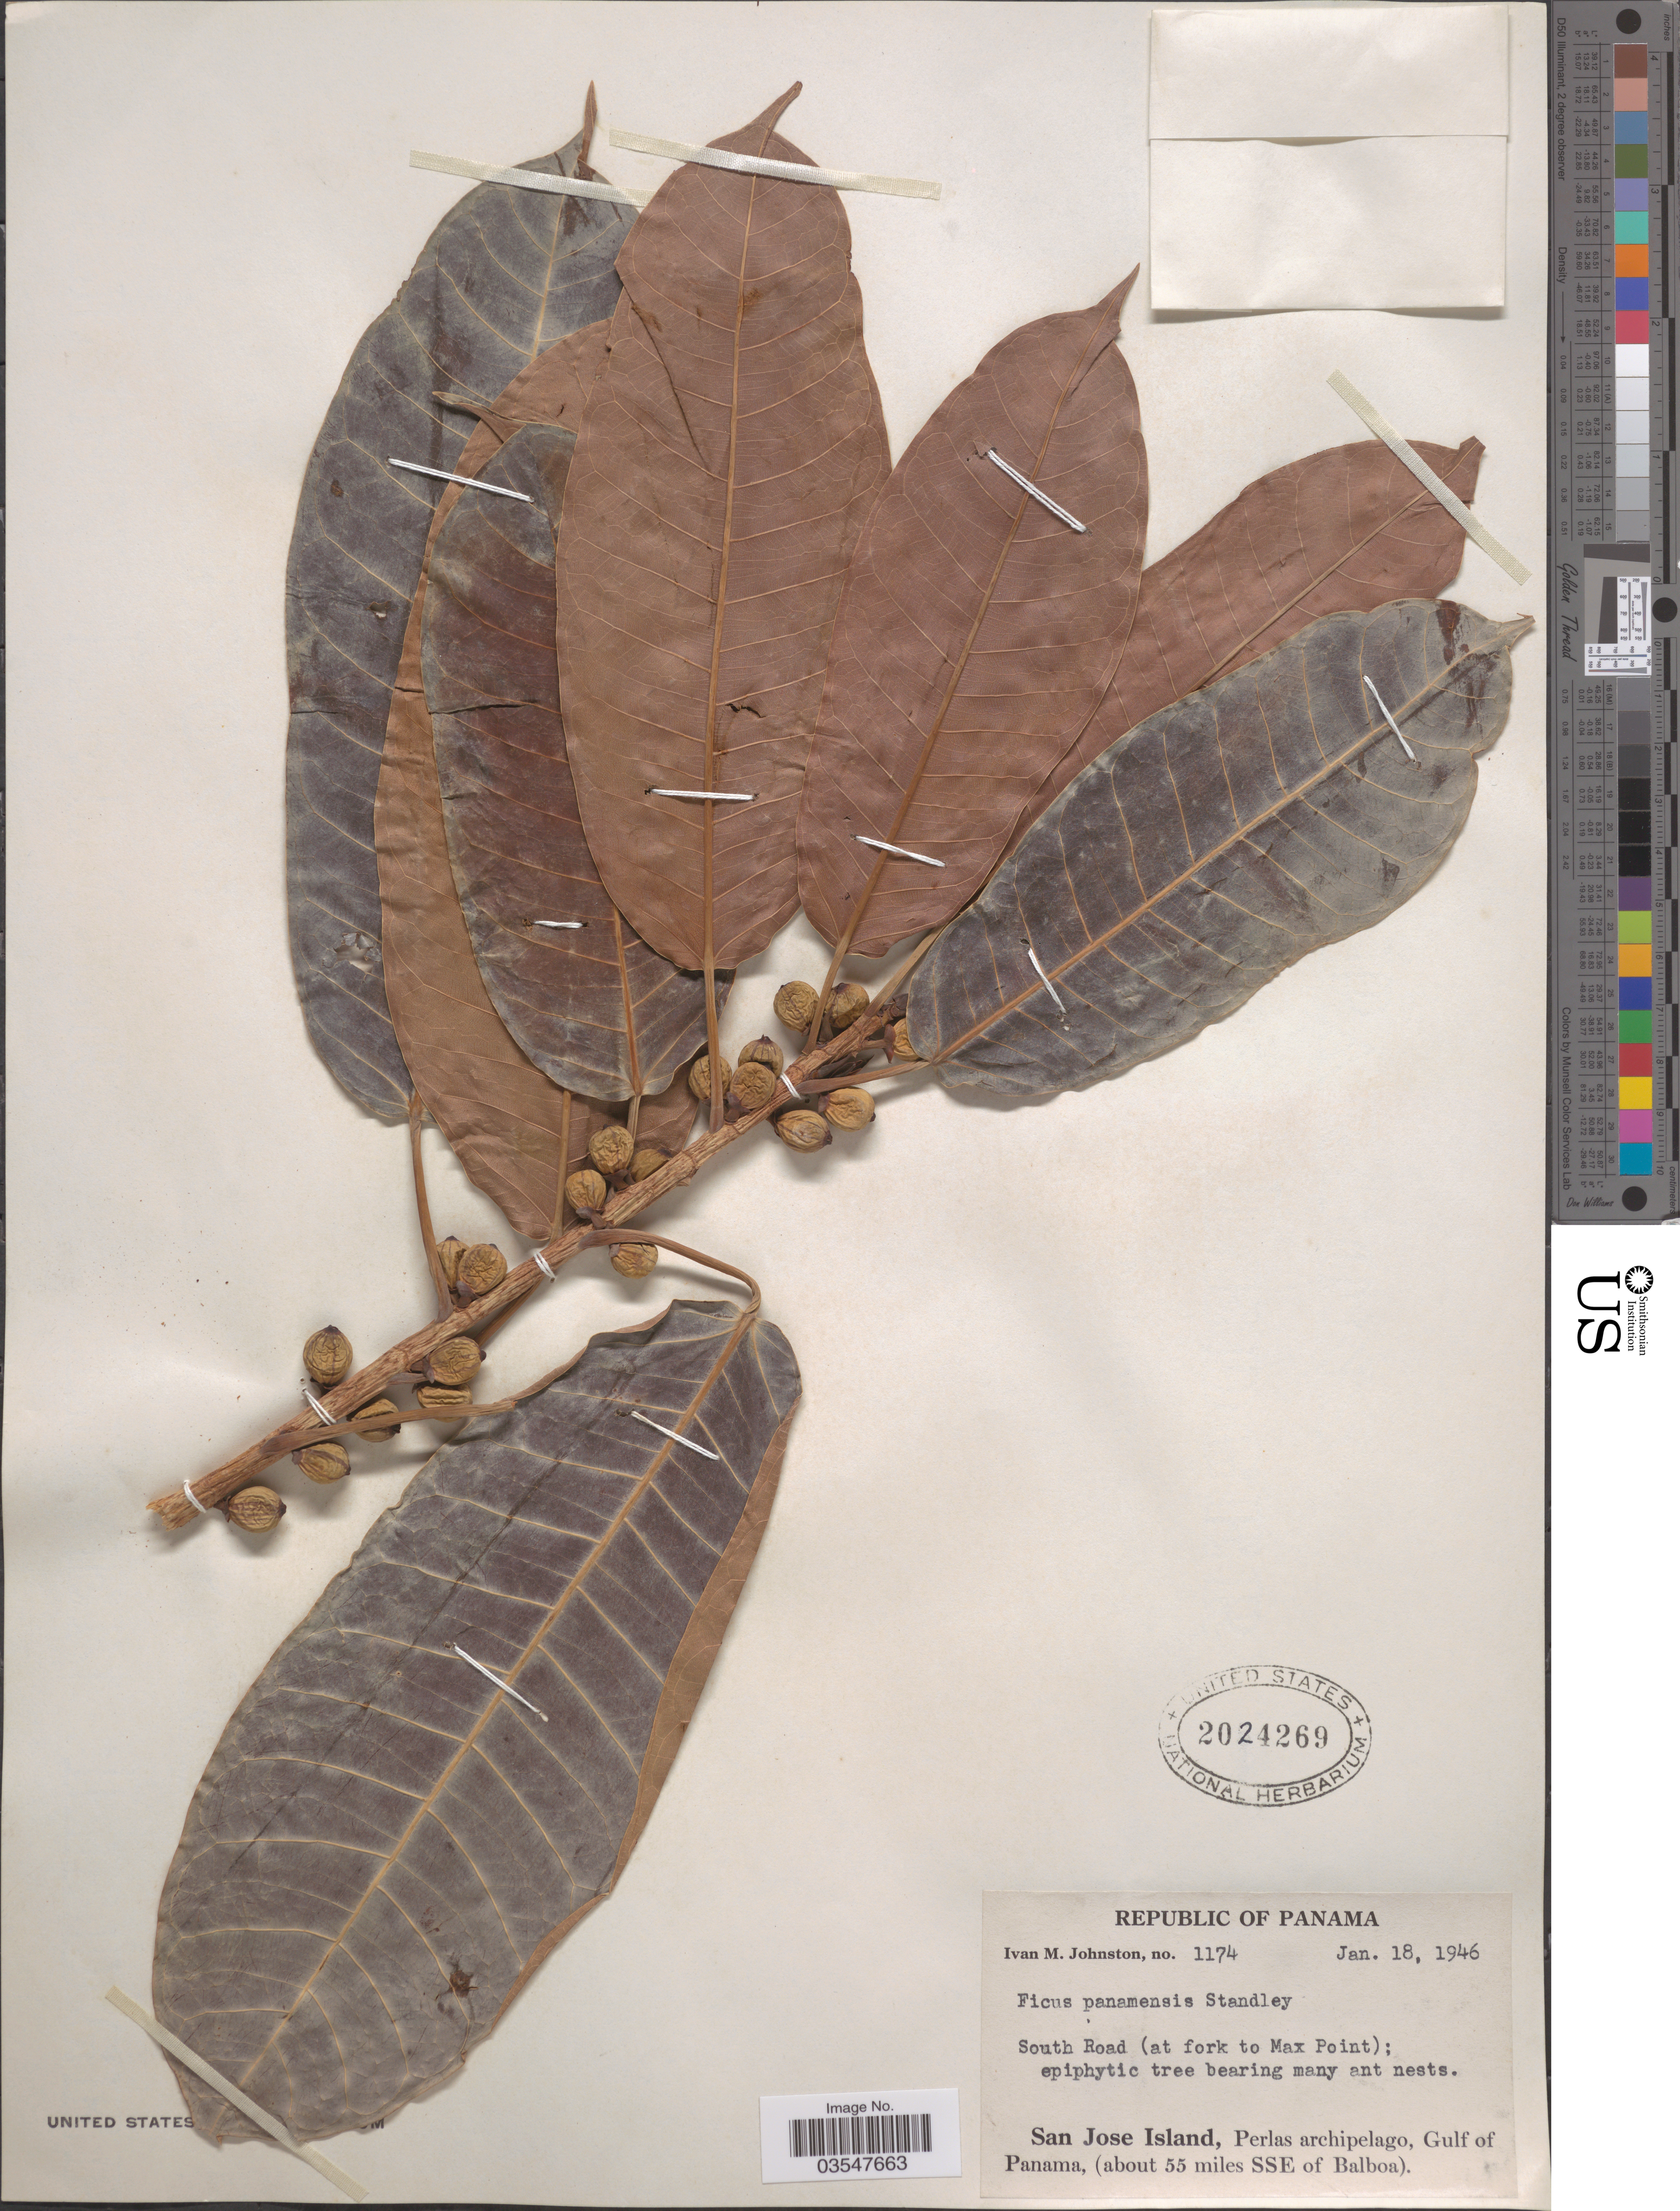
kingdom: Plantae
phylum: Tracheophyta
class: Magnoliopsida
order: Rosales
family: Moraceae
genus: Ficus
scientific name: Ficus paraensis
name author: (Miq.) Miq.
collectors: I.M. Johnston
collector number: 1174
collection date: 1946-01-18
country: Panama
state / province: Panamá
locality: South Road (at fork to Max Point); San Jose Island, Perlas archipelago, Gulf of Panama, (about 55 miles SSE of Balboa).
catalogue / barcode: US 2024269